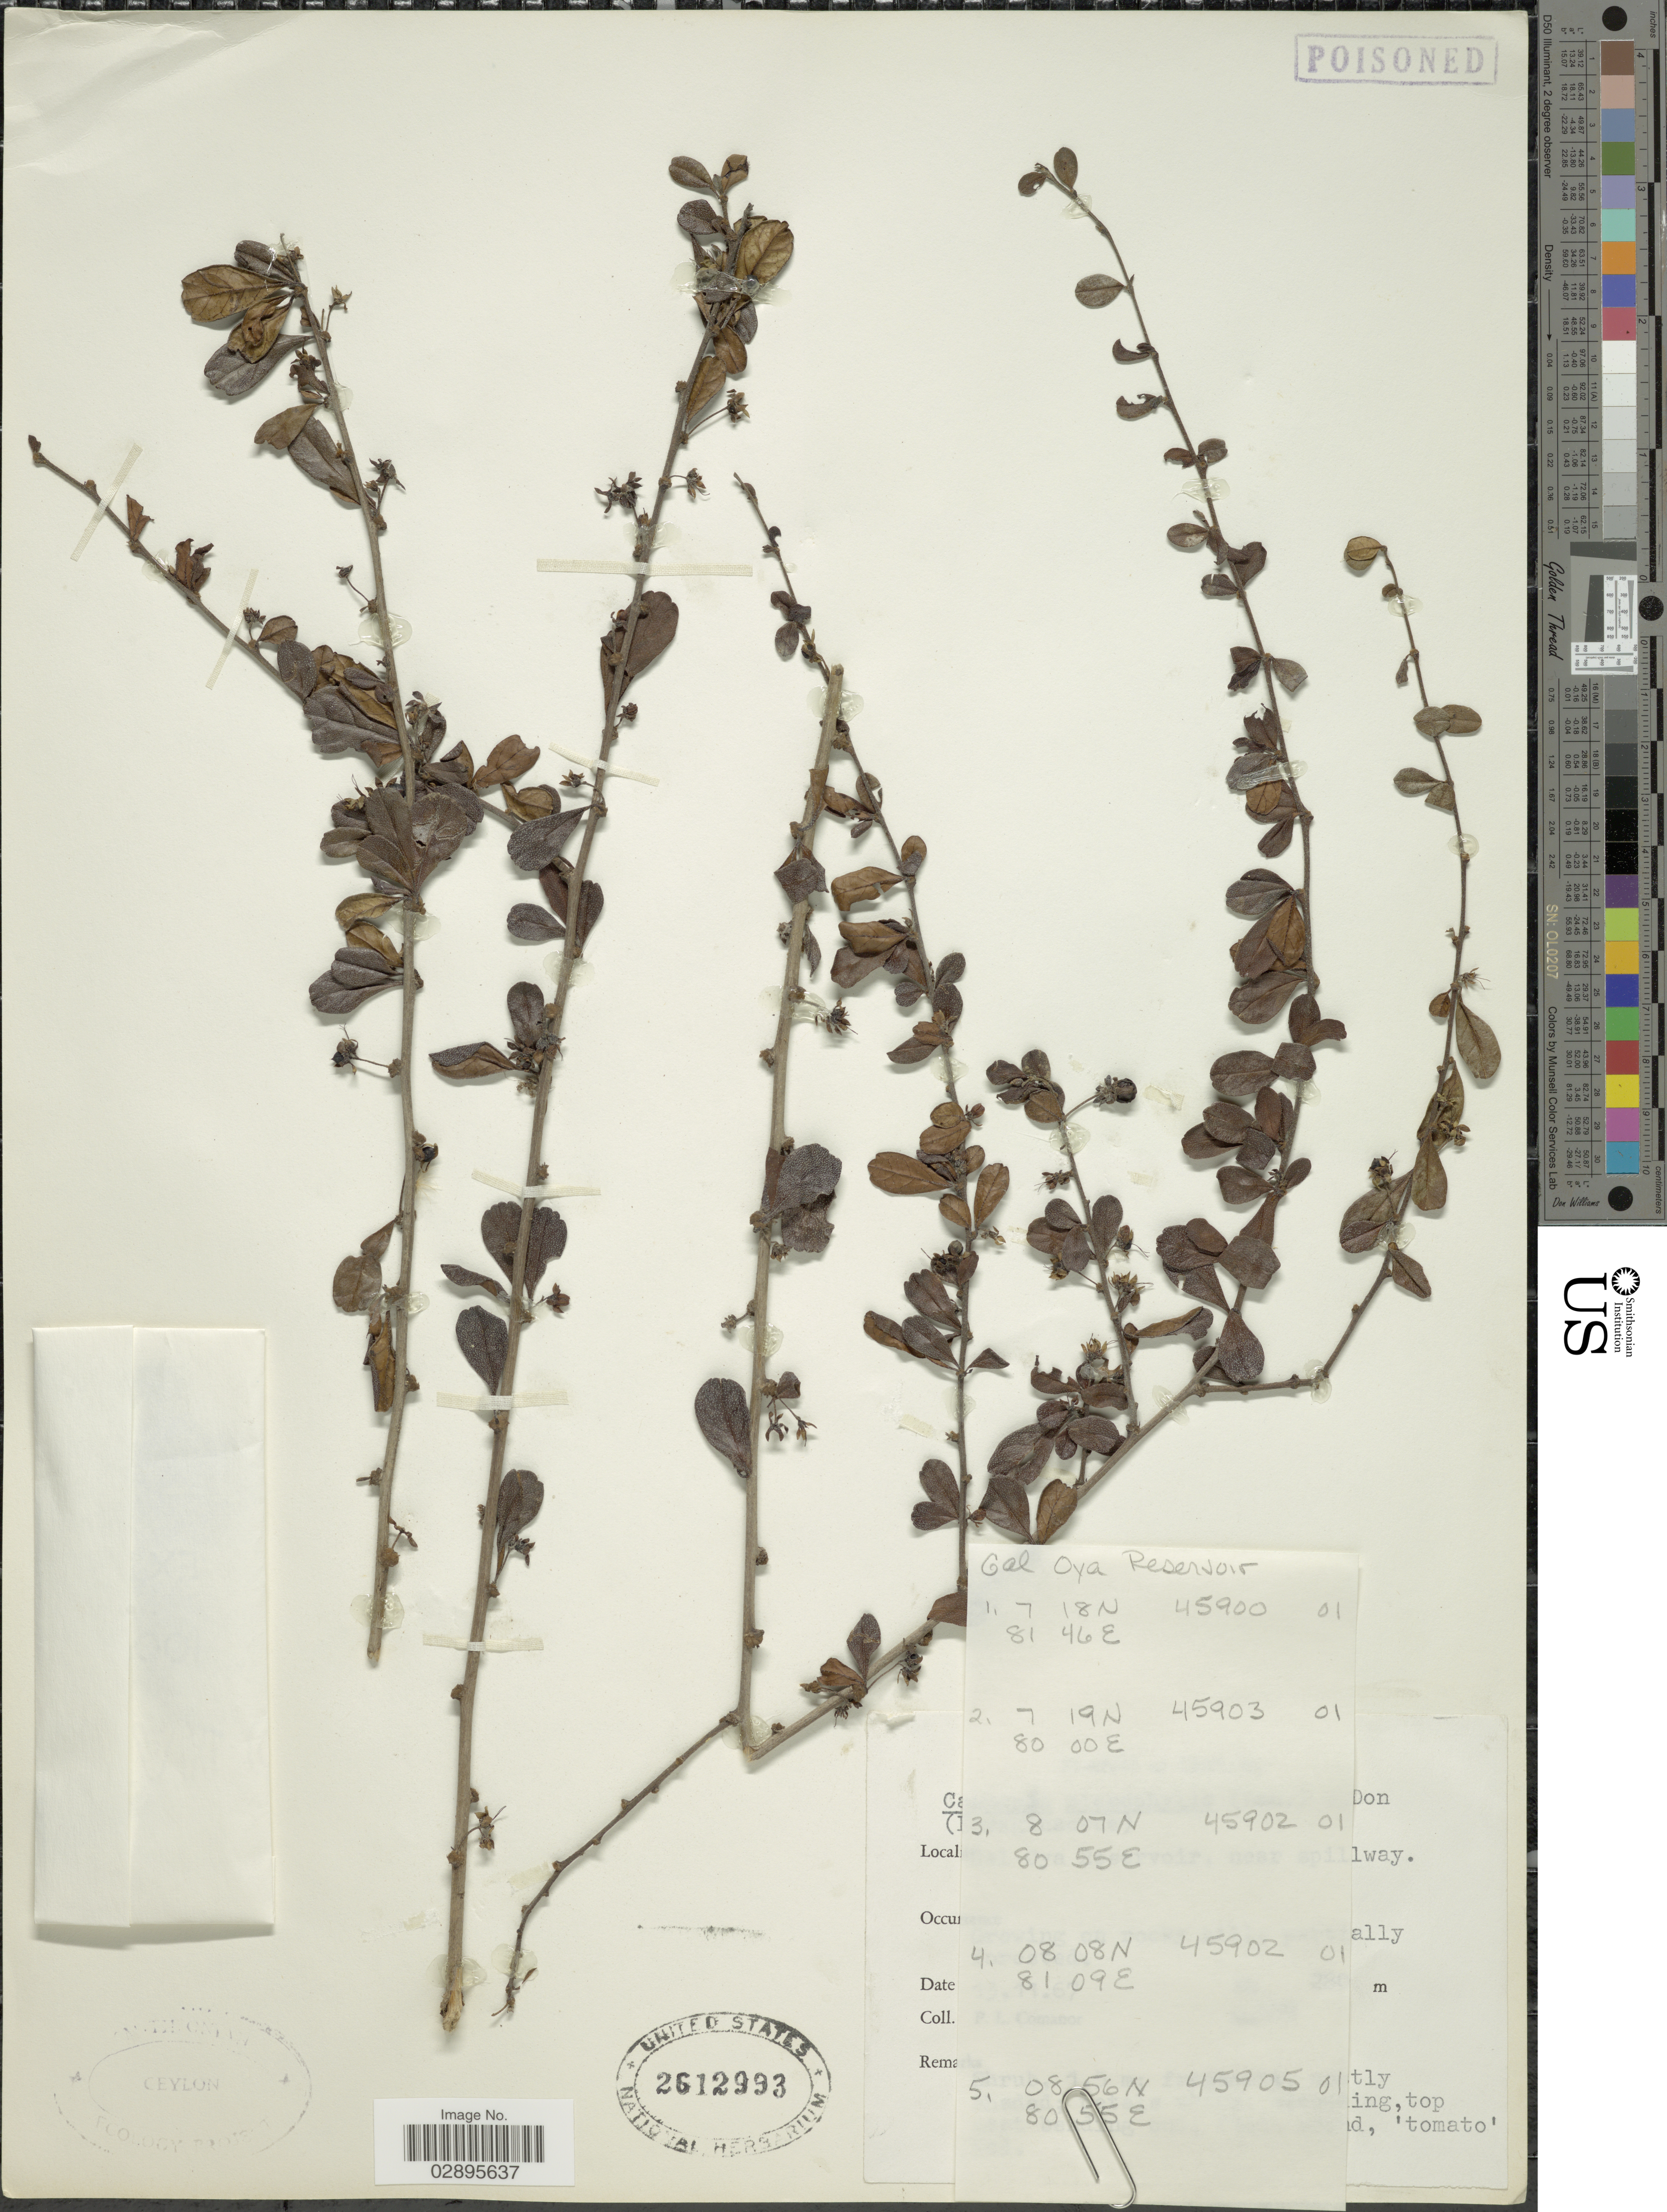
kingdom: Plantae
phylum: Tracheophyta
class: Magnoliopsida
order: Boraginales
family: Ehretiaceae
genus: Ehretia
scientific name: Ehretia microphylla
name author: Lam.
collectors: P. Comanor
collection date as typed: Transcribed d/m/y: 13/11/67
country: Sri Lanka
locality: Ceylon. Gal Oya Reservoir, near spillway.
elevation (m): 280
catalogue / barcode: US 2612993